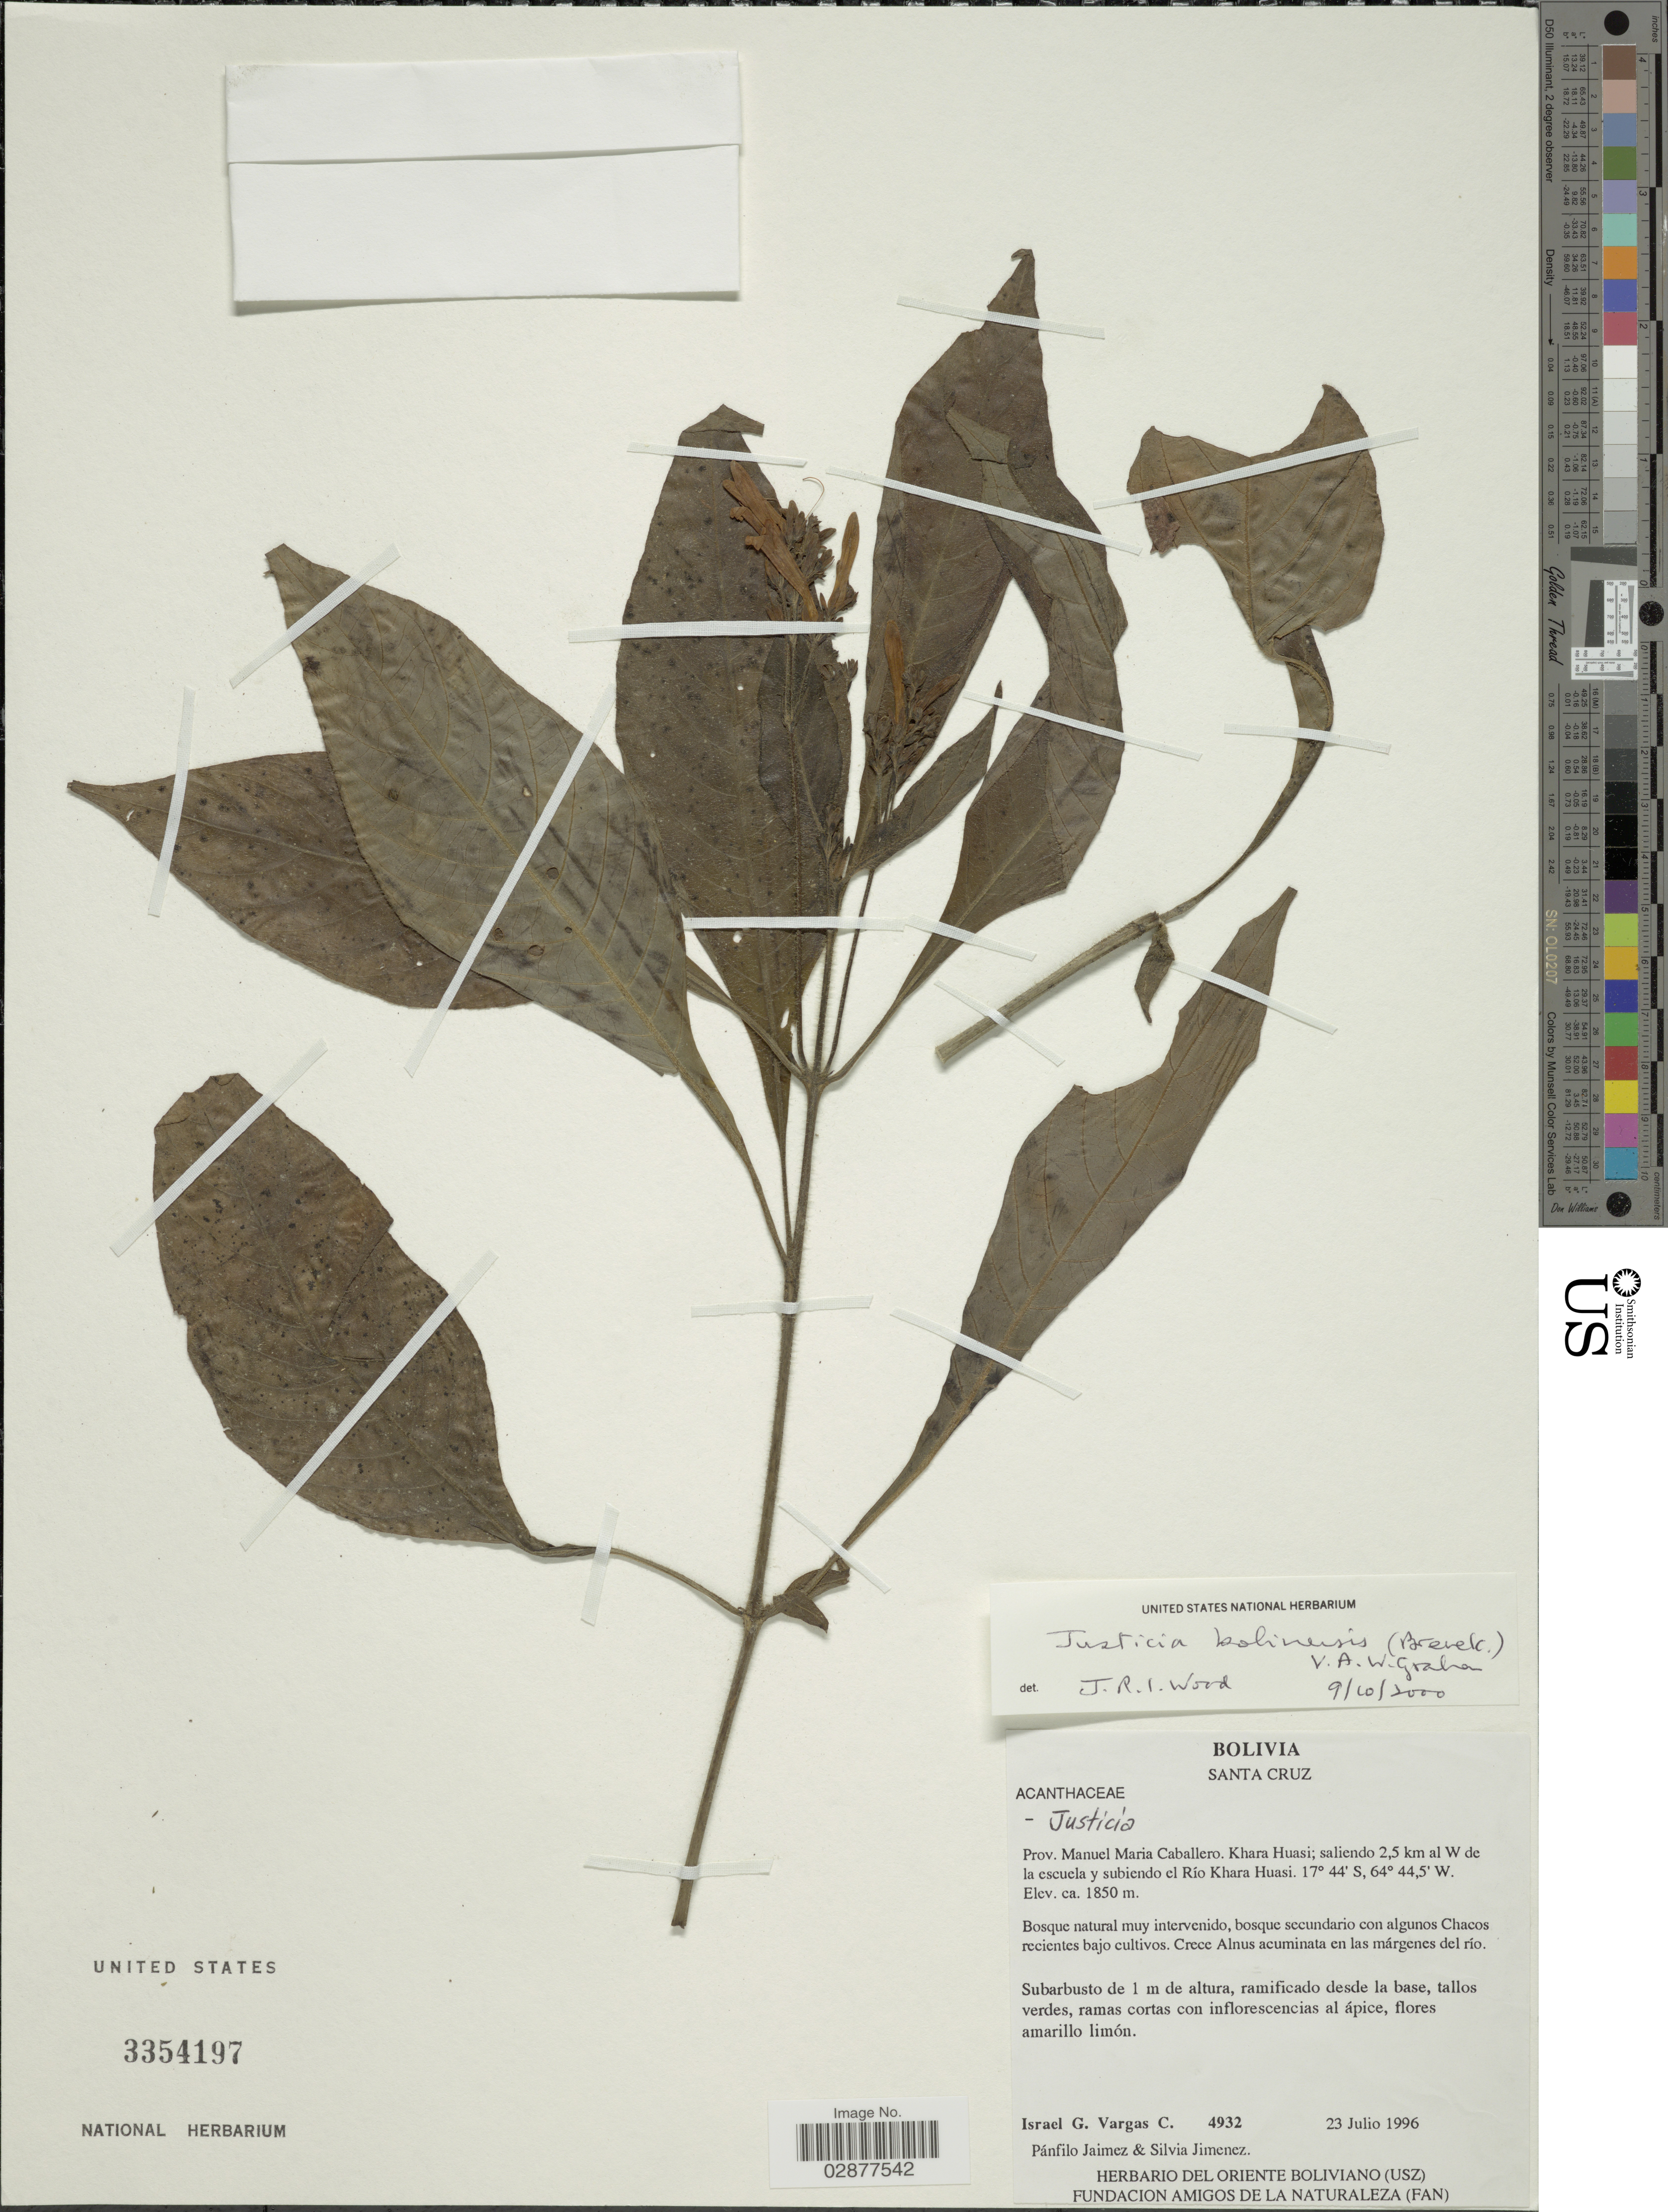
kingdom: Plantae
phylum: Tracheophyta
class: Magnoliopsida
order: Lamiales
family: Acanthaceae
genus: Justicia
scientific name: Justicia boliviensis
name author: (Bremek.) V.A.W. Graham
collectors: I. Vargas C., P. Jaimez & S. Jiménez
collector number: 4932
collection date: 1996-07-23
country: Bolivia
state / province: Santa Cruz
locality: Prov. Manuel Maria Caballero. Khara Huasi; saliendo 2,5 km al W de la escuela y subiendo el Río Khara Huasi.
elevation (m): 1850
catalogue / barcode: US 3354197